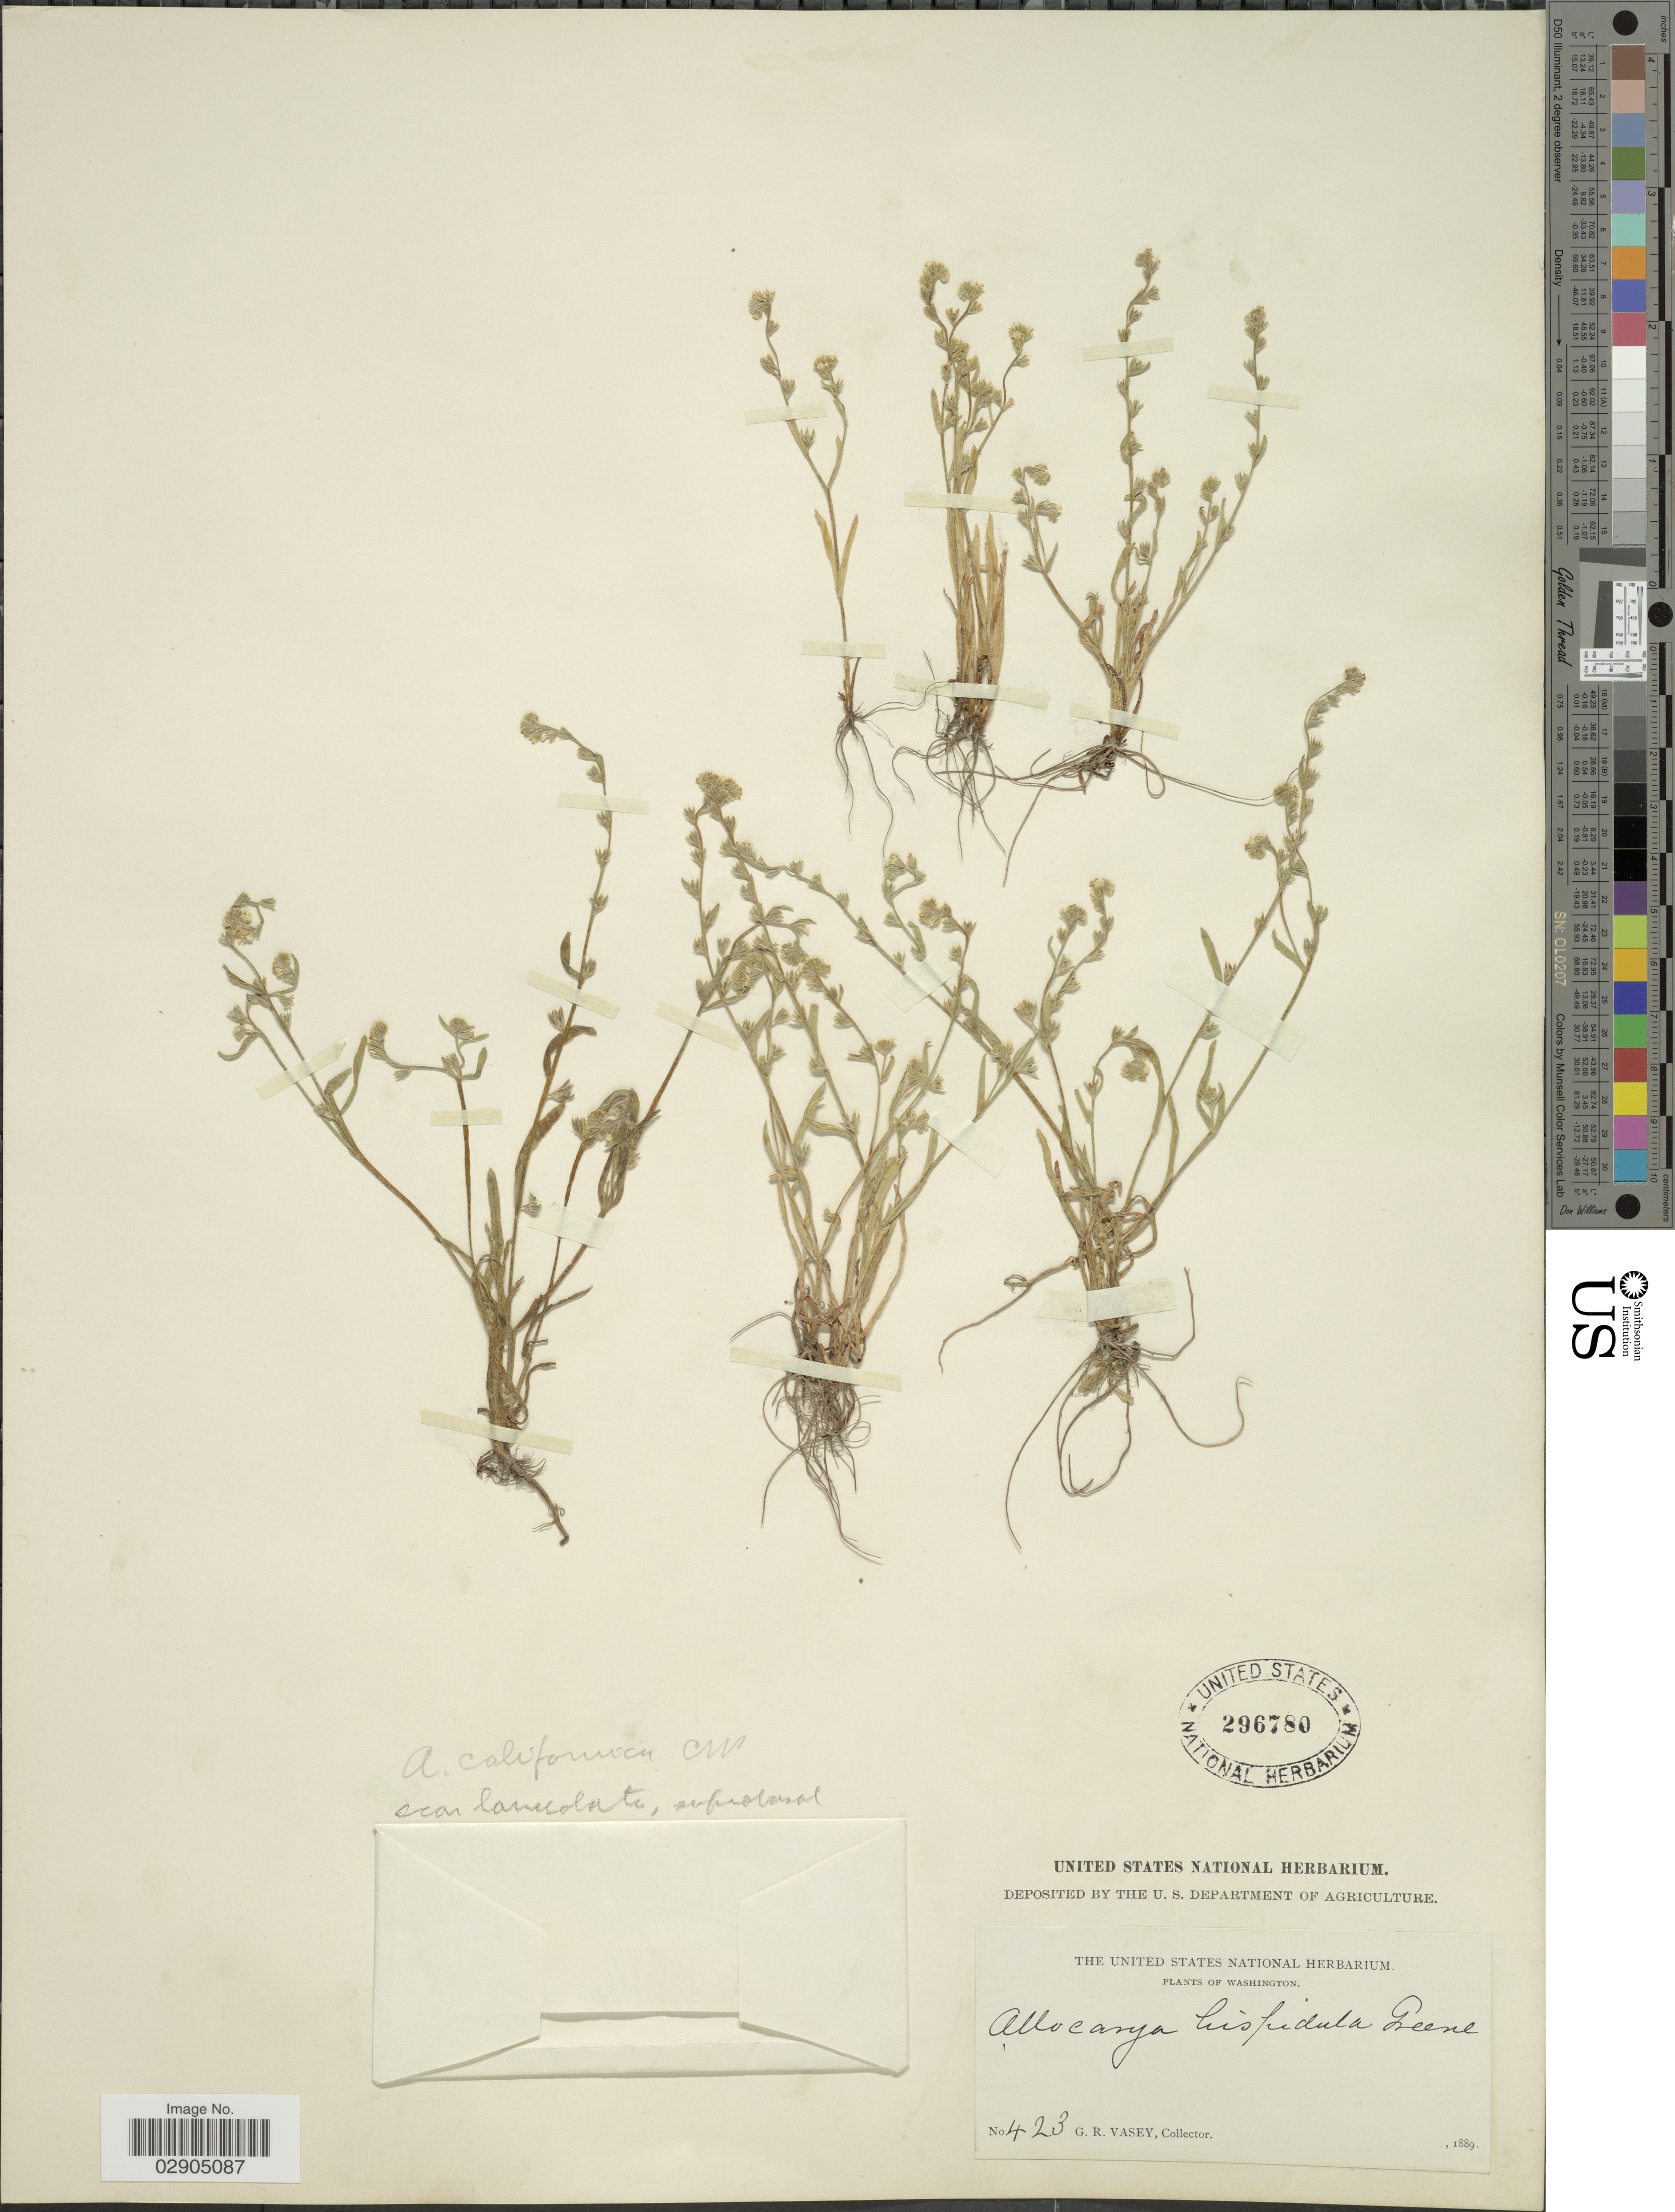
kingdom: Plantae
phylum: Tracheophyta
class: Magnoliopsida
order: Boraginales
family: Boraginaceae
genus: Allocarya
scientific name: Allocarya californica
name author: (Fisch. & C.A. Mey.) Greene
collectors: G. R. Vasey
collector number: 423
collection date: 1889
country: United States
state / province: Washington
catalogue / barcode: US 296780